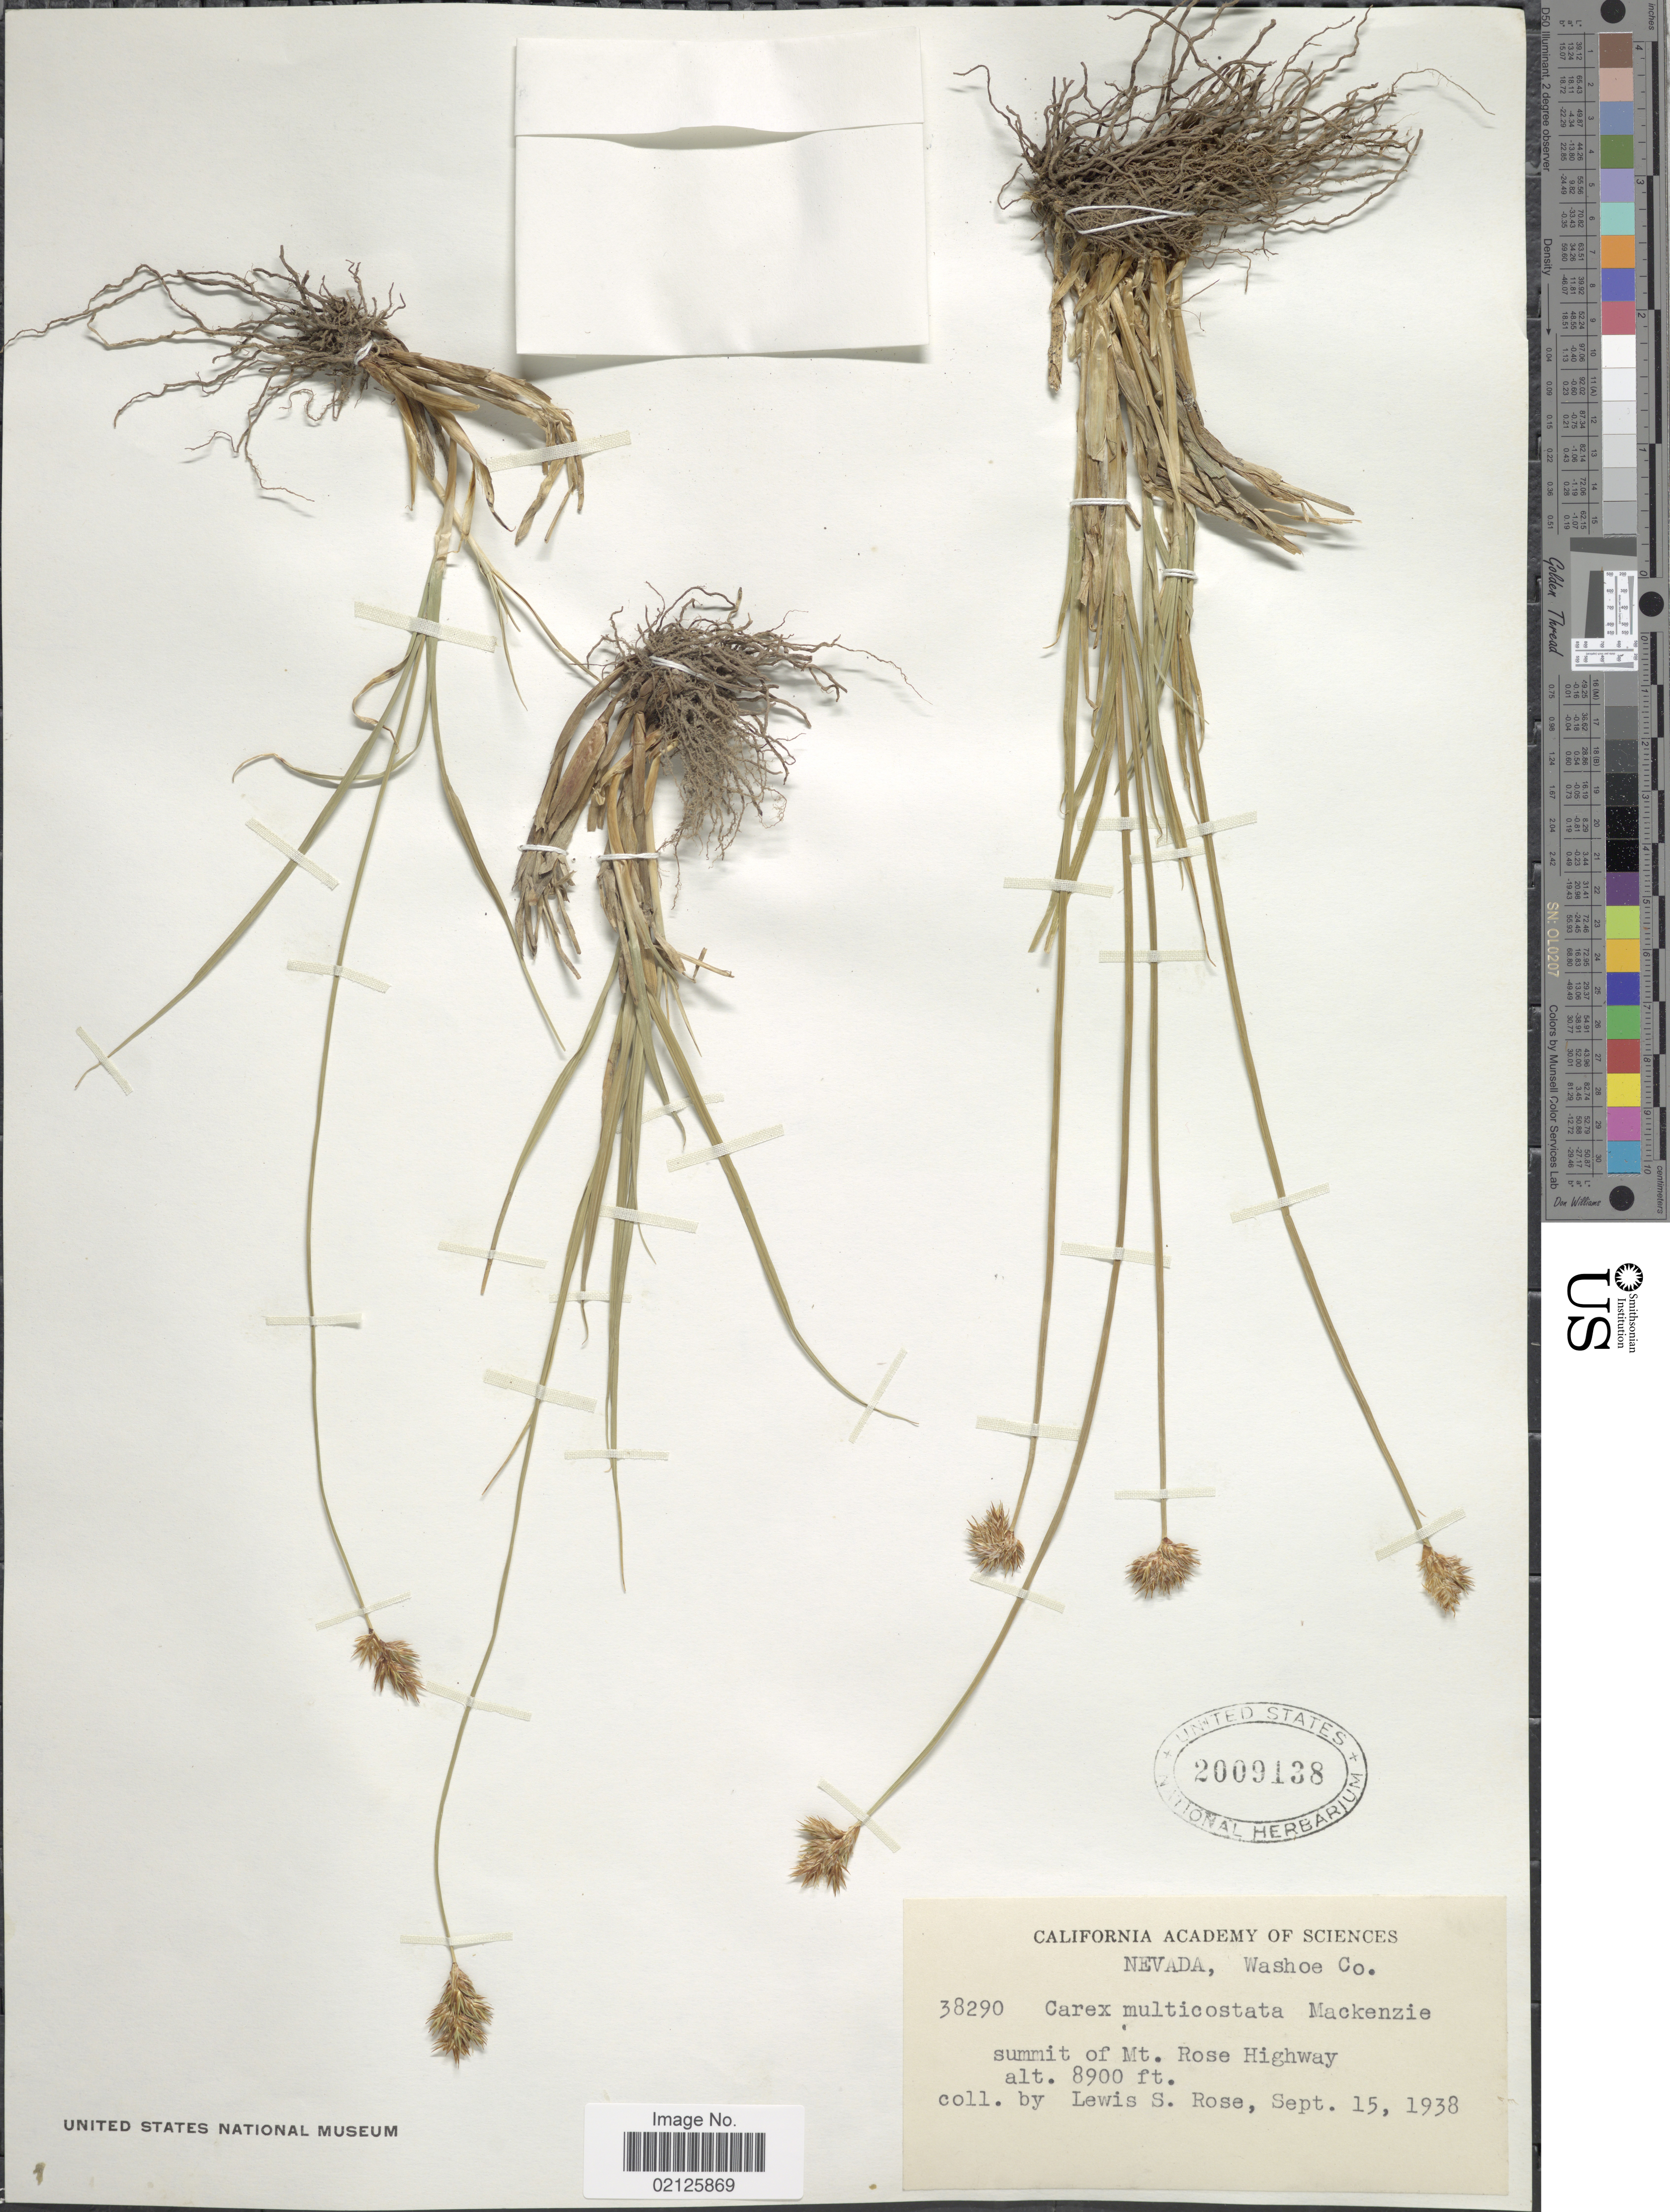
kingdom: Plantae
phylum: Tracheophyta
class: Liliopsida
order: Poales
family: Cyperaceae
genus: Carex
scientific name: Carex multicostata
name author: Mack.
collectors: L. S. Rose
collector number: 38290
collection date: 1938-09-15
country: United States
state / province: Nevada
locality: Washoe Co, summit of Mt Rose Highway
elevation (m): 2713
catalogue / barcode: US 2009138